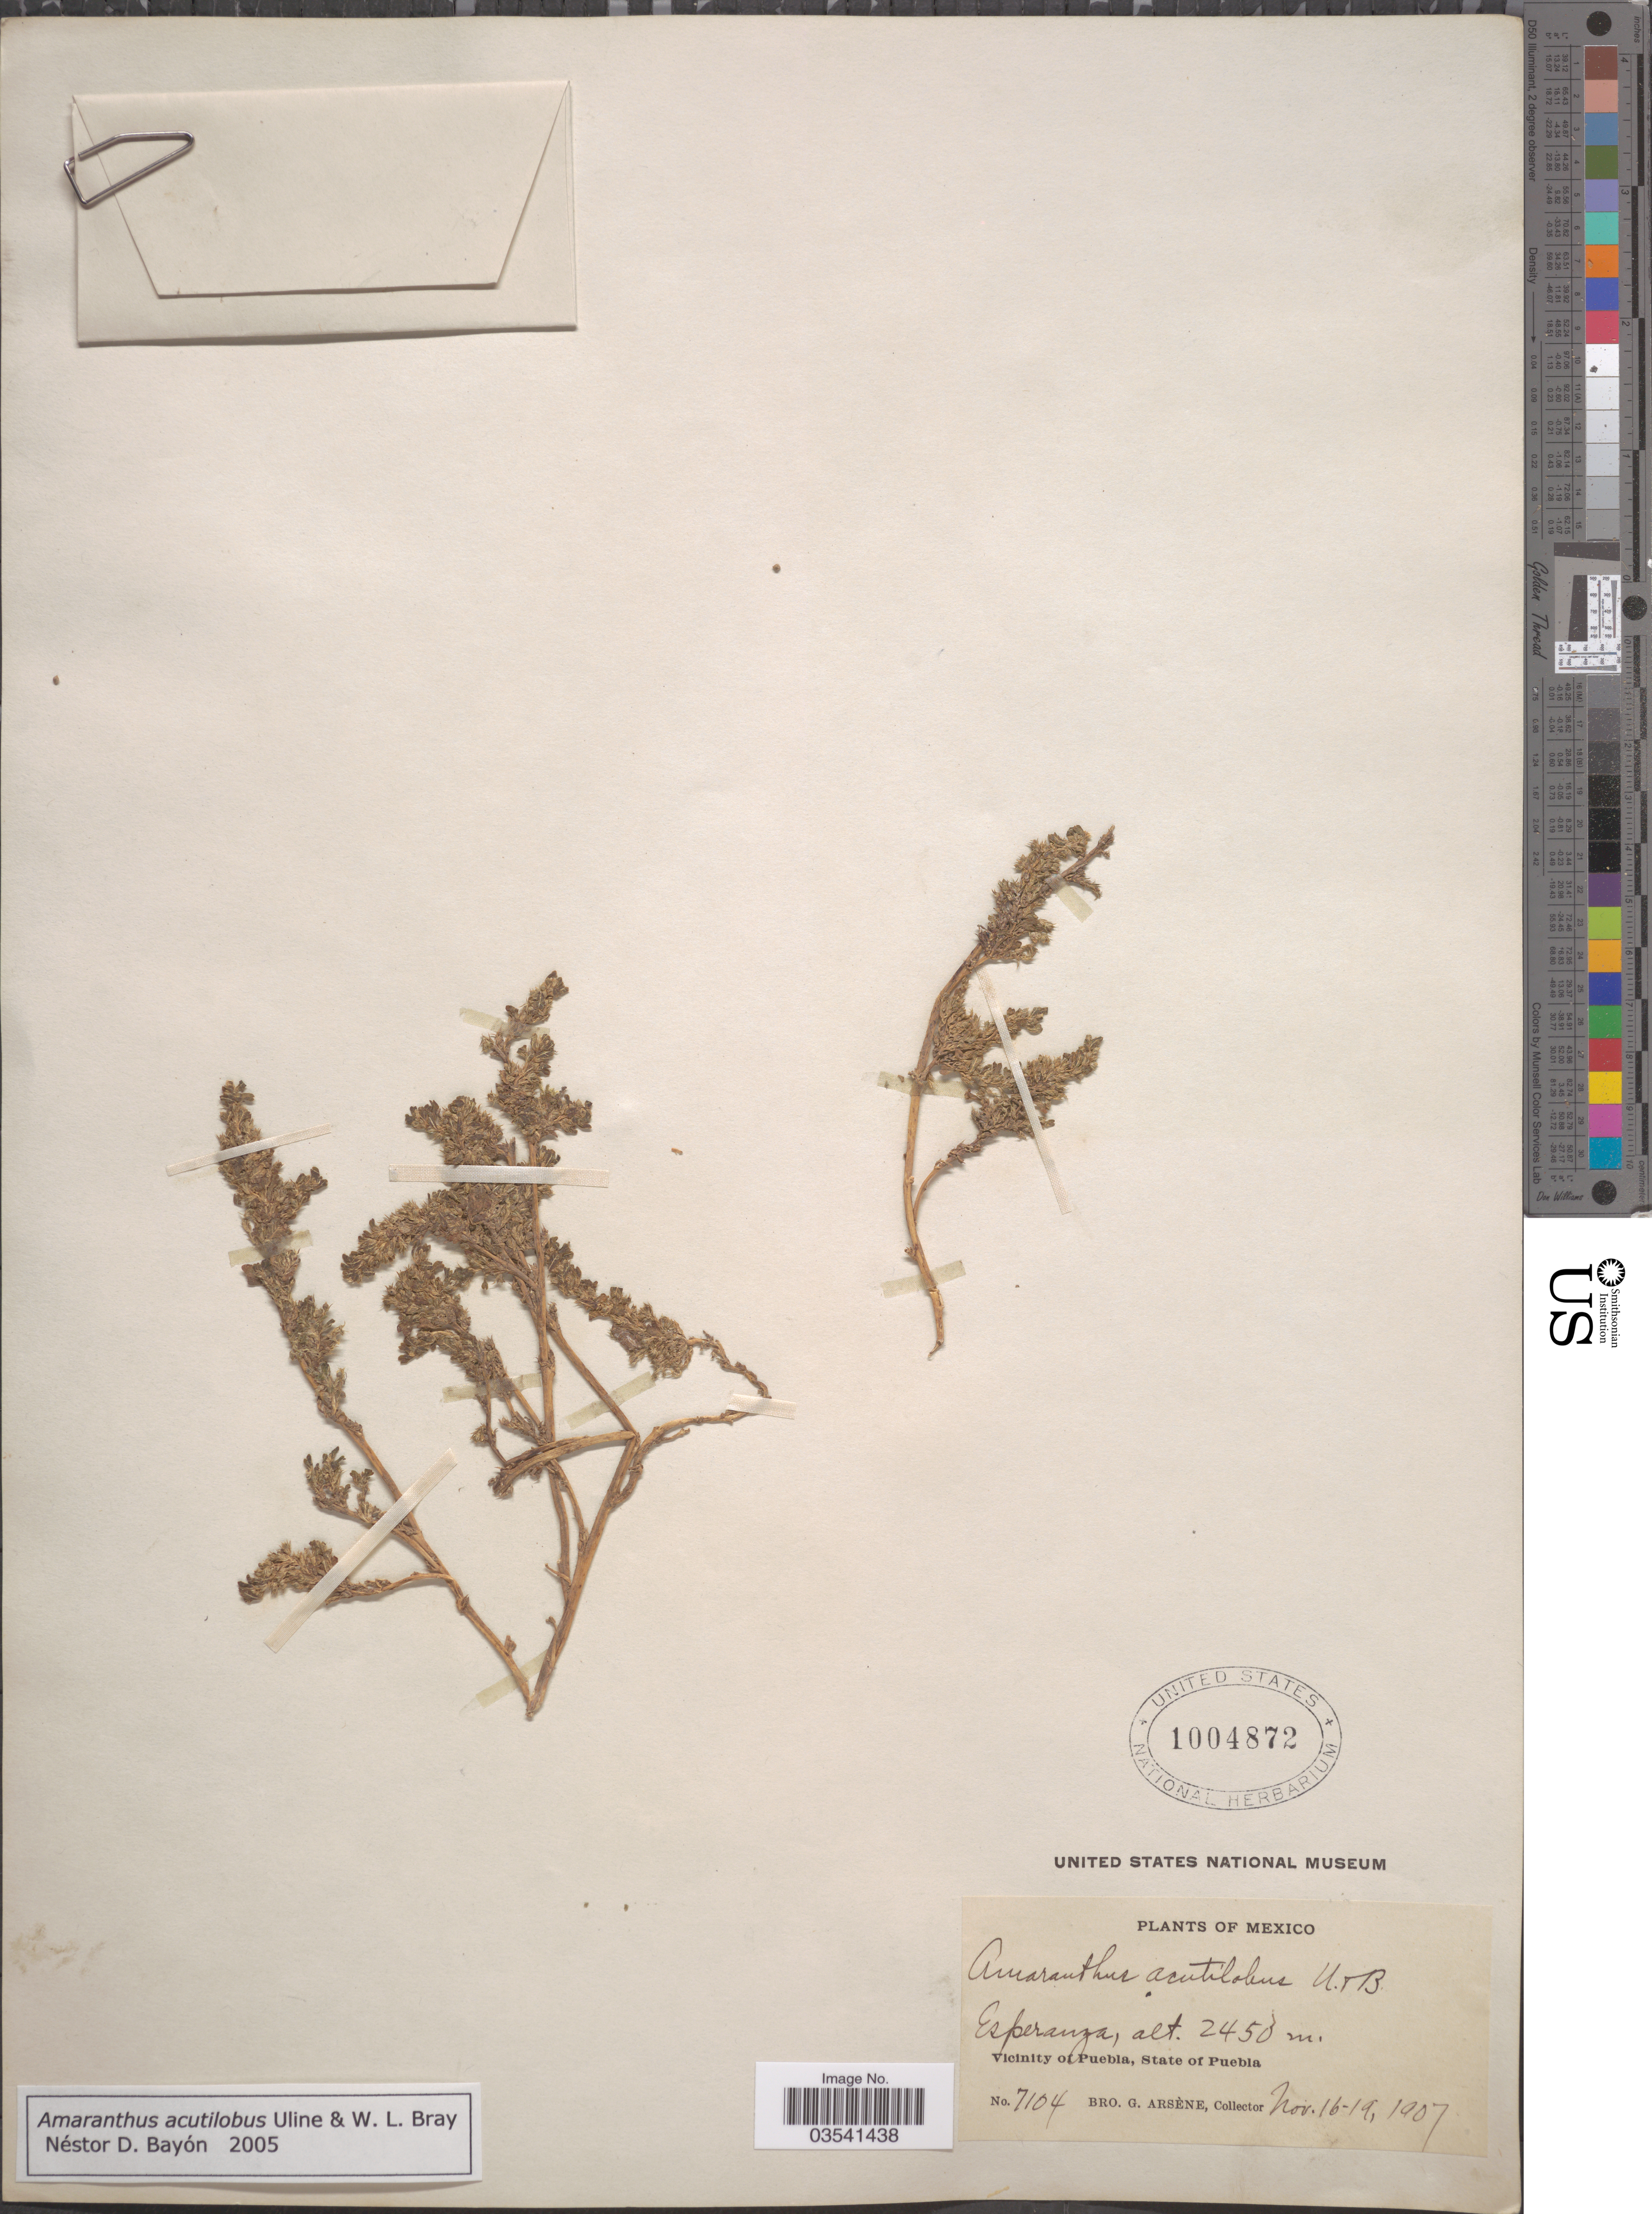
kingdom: Plantae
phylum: Tracheophyta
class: Magnoliopsida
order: Caryophyllales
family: Amaranthaceae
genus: Amaranthus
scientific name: Amaranthus acutilobus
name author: Uline & W.L. Bray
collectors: Bro. G. Arsène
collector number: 7104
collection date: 1907-11-16/1907-11-19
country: Mexico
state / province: Puebla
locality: Esperanza. Vicinity of Puebla.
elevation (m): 2450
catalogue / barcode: US 1004872